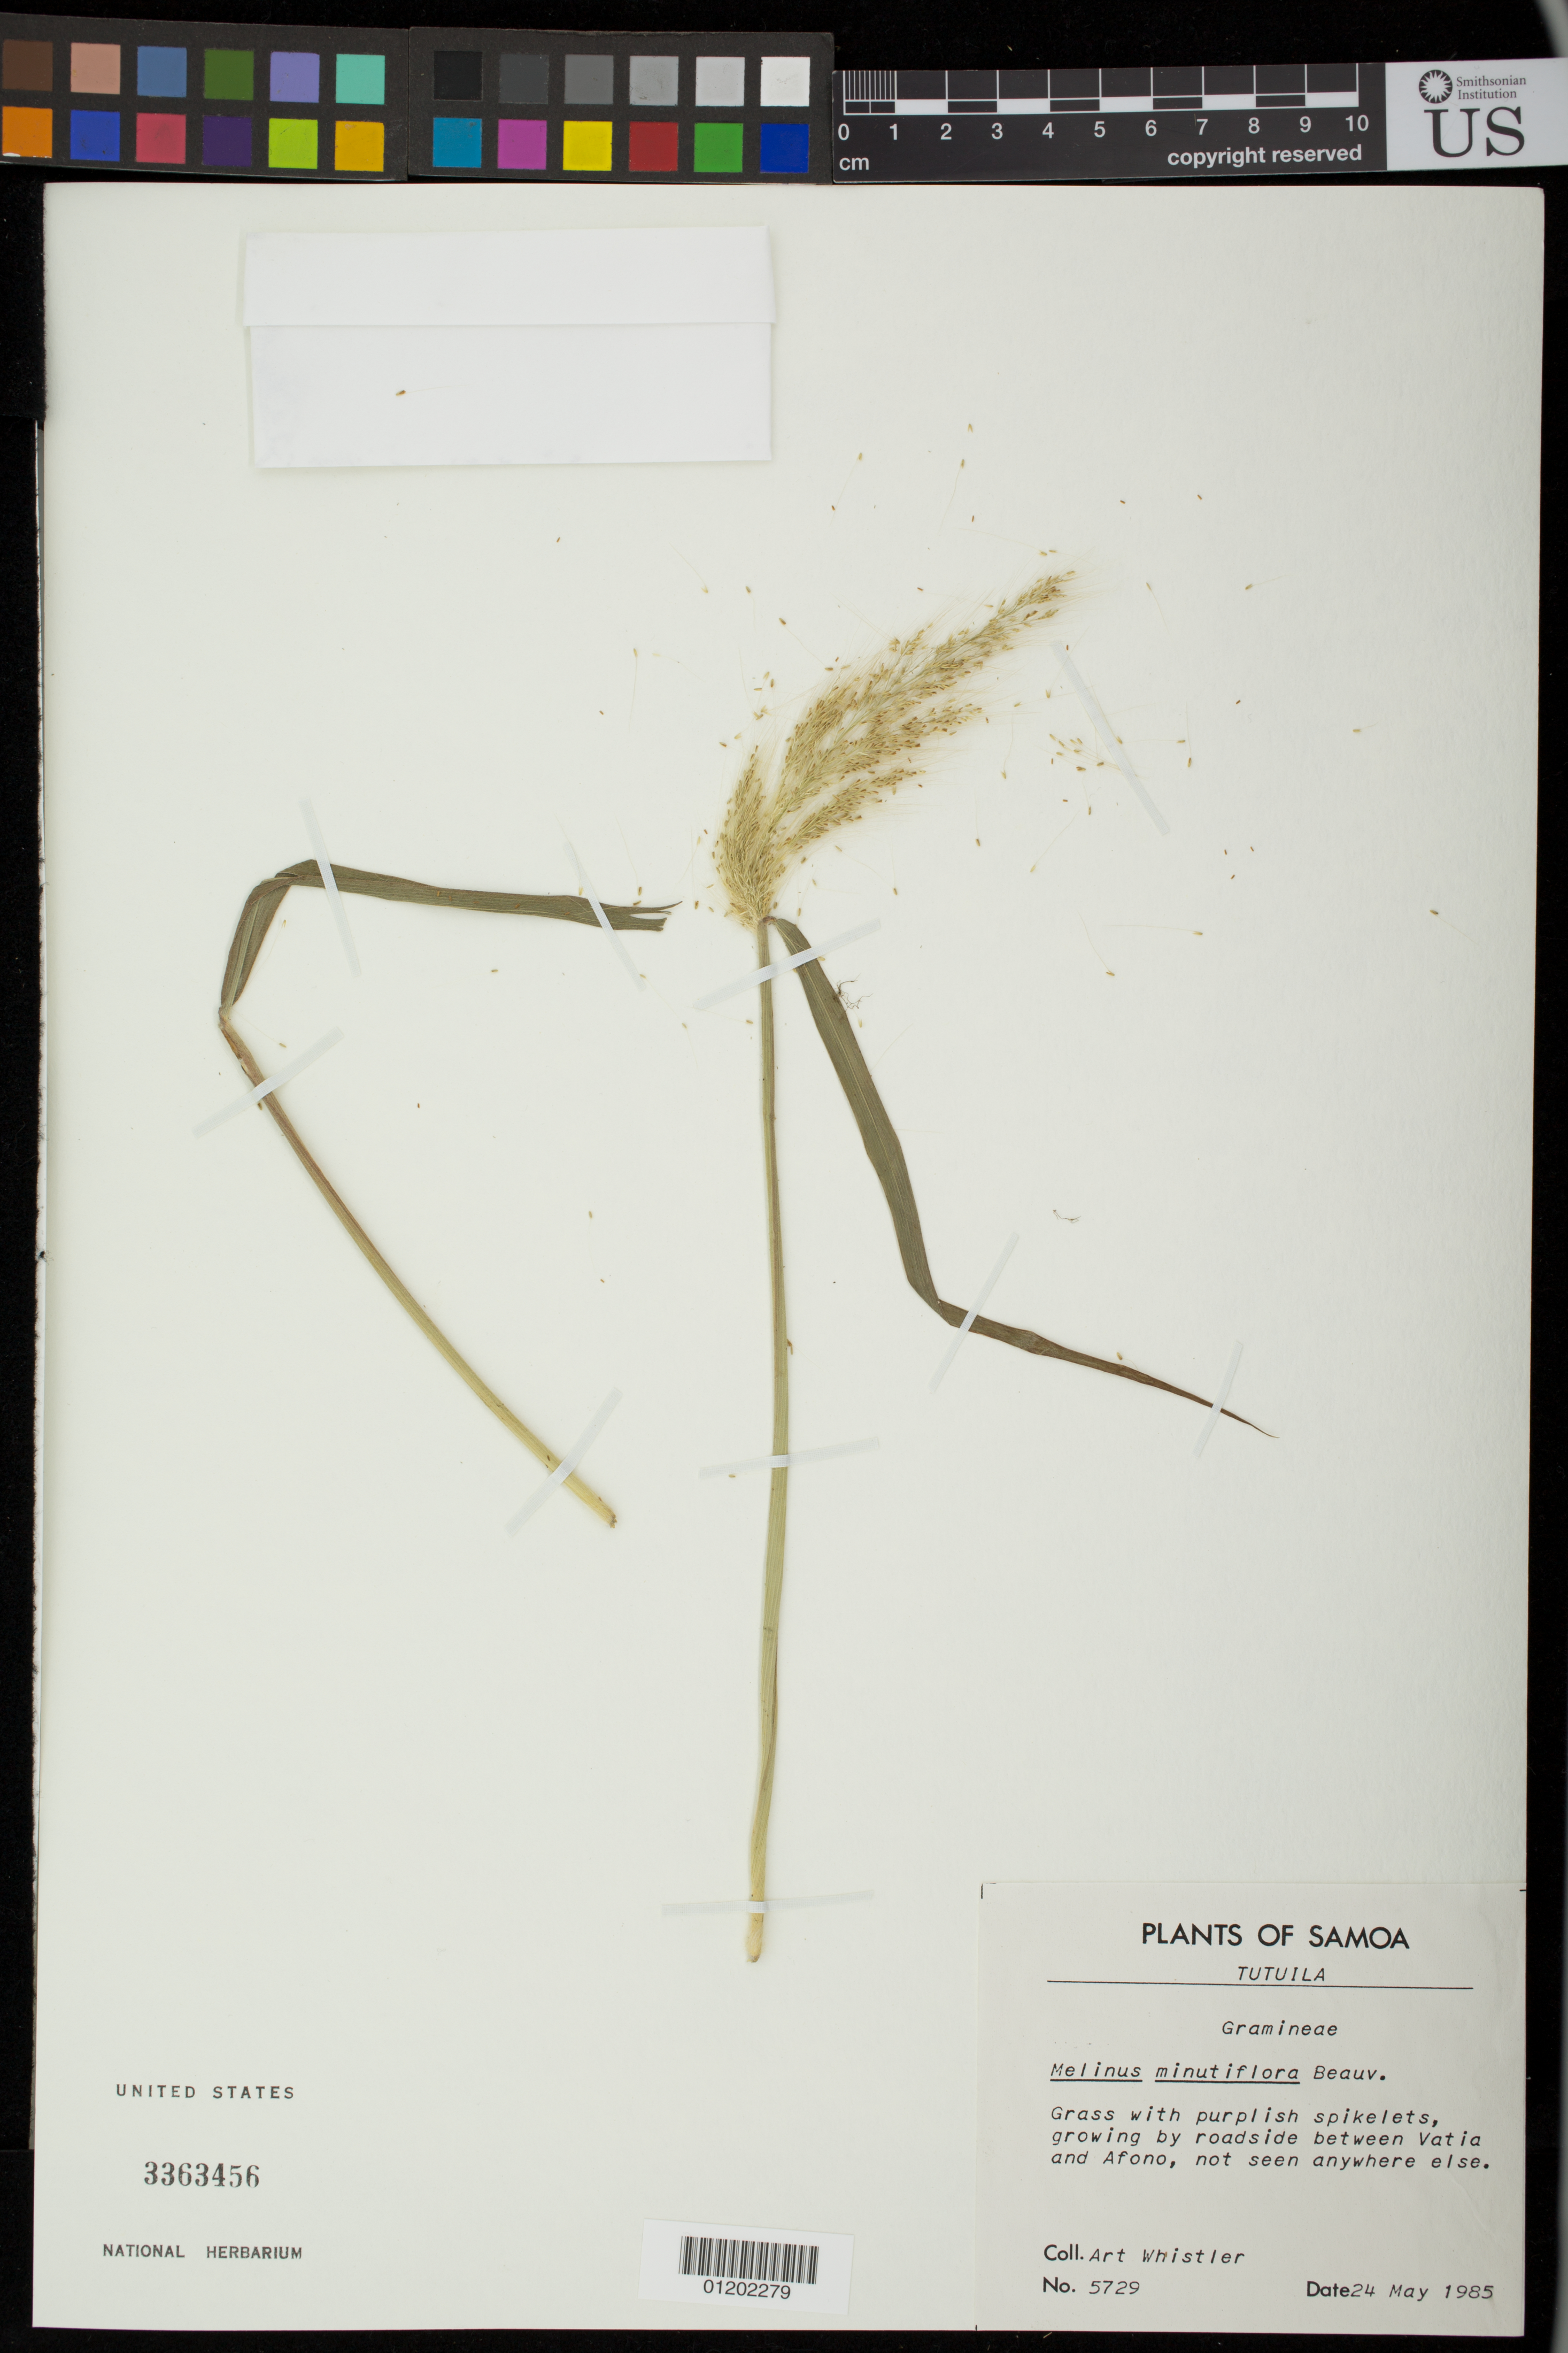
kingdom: Plantae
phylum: Tracheophyta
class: Liliopsida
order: Poales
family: Poaceae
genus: Melinis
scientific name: Melinis minutiflora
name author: P. Beauv.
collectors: A. Whistler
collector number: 5729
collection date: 1985-05-24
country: American Samoa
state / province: Western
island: Tutuila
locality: between Vatia and Afono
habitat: growing by roadside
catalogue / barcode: US 3363456